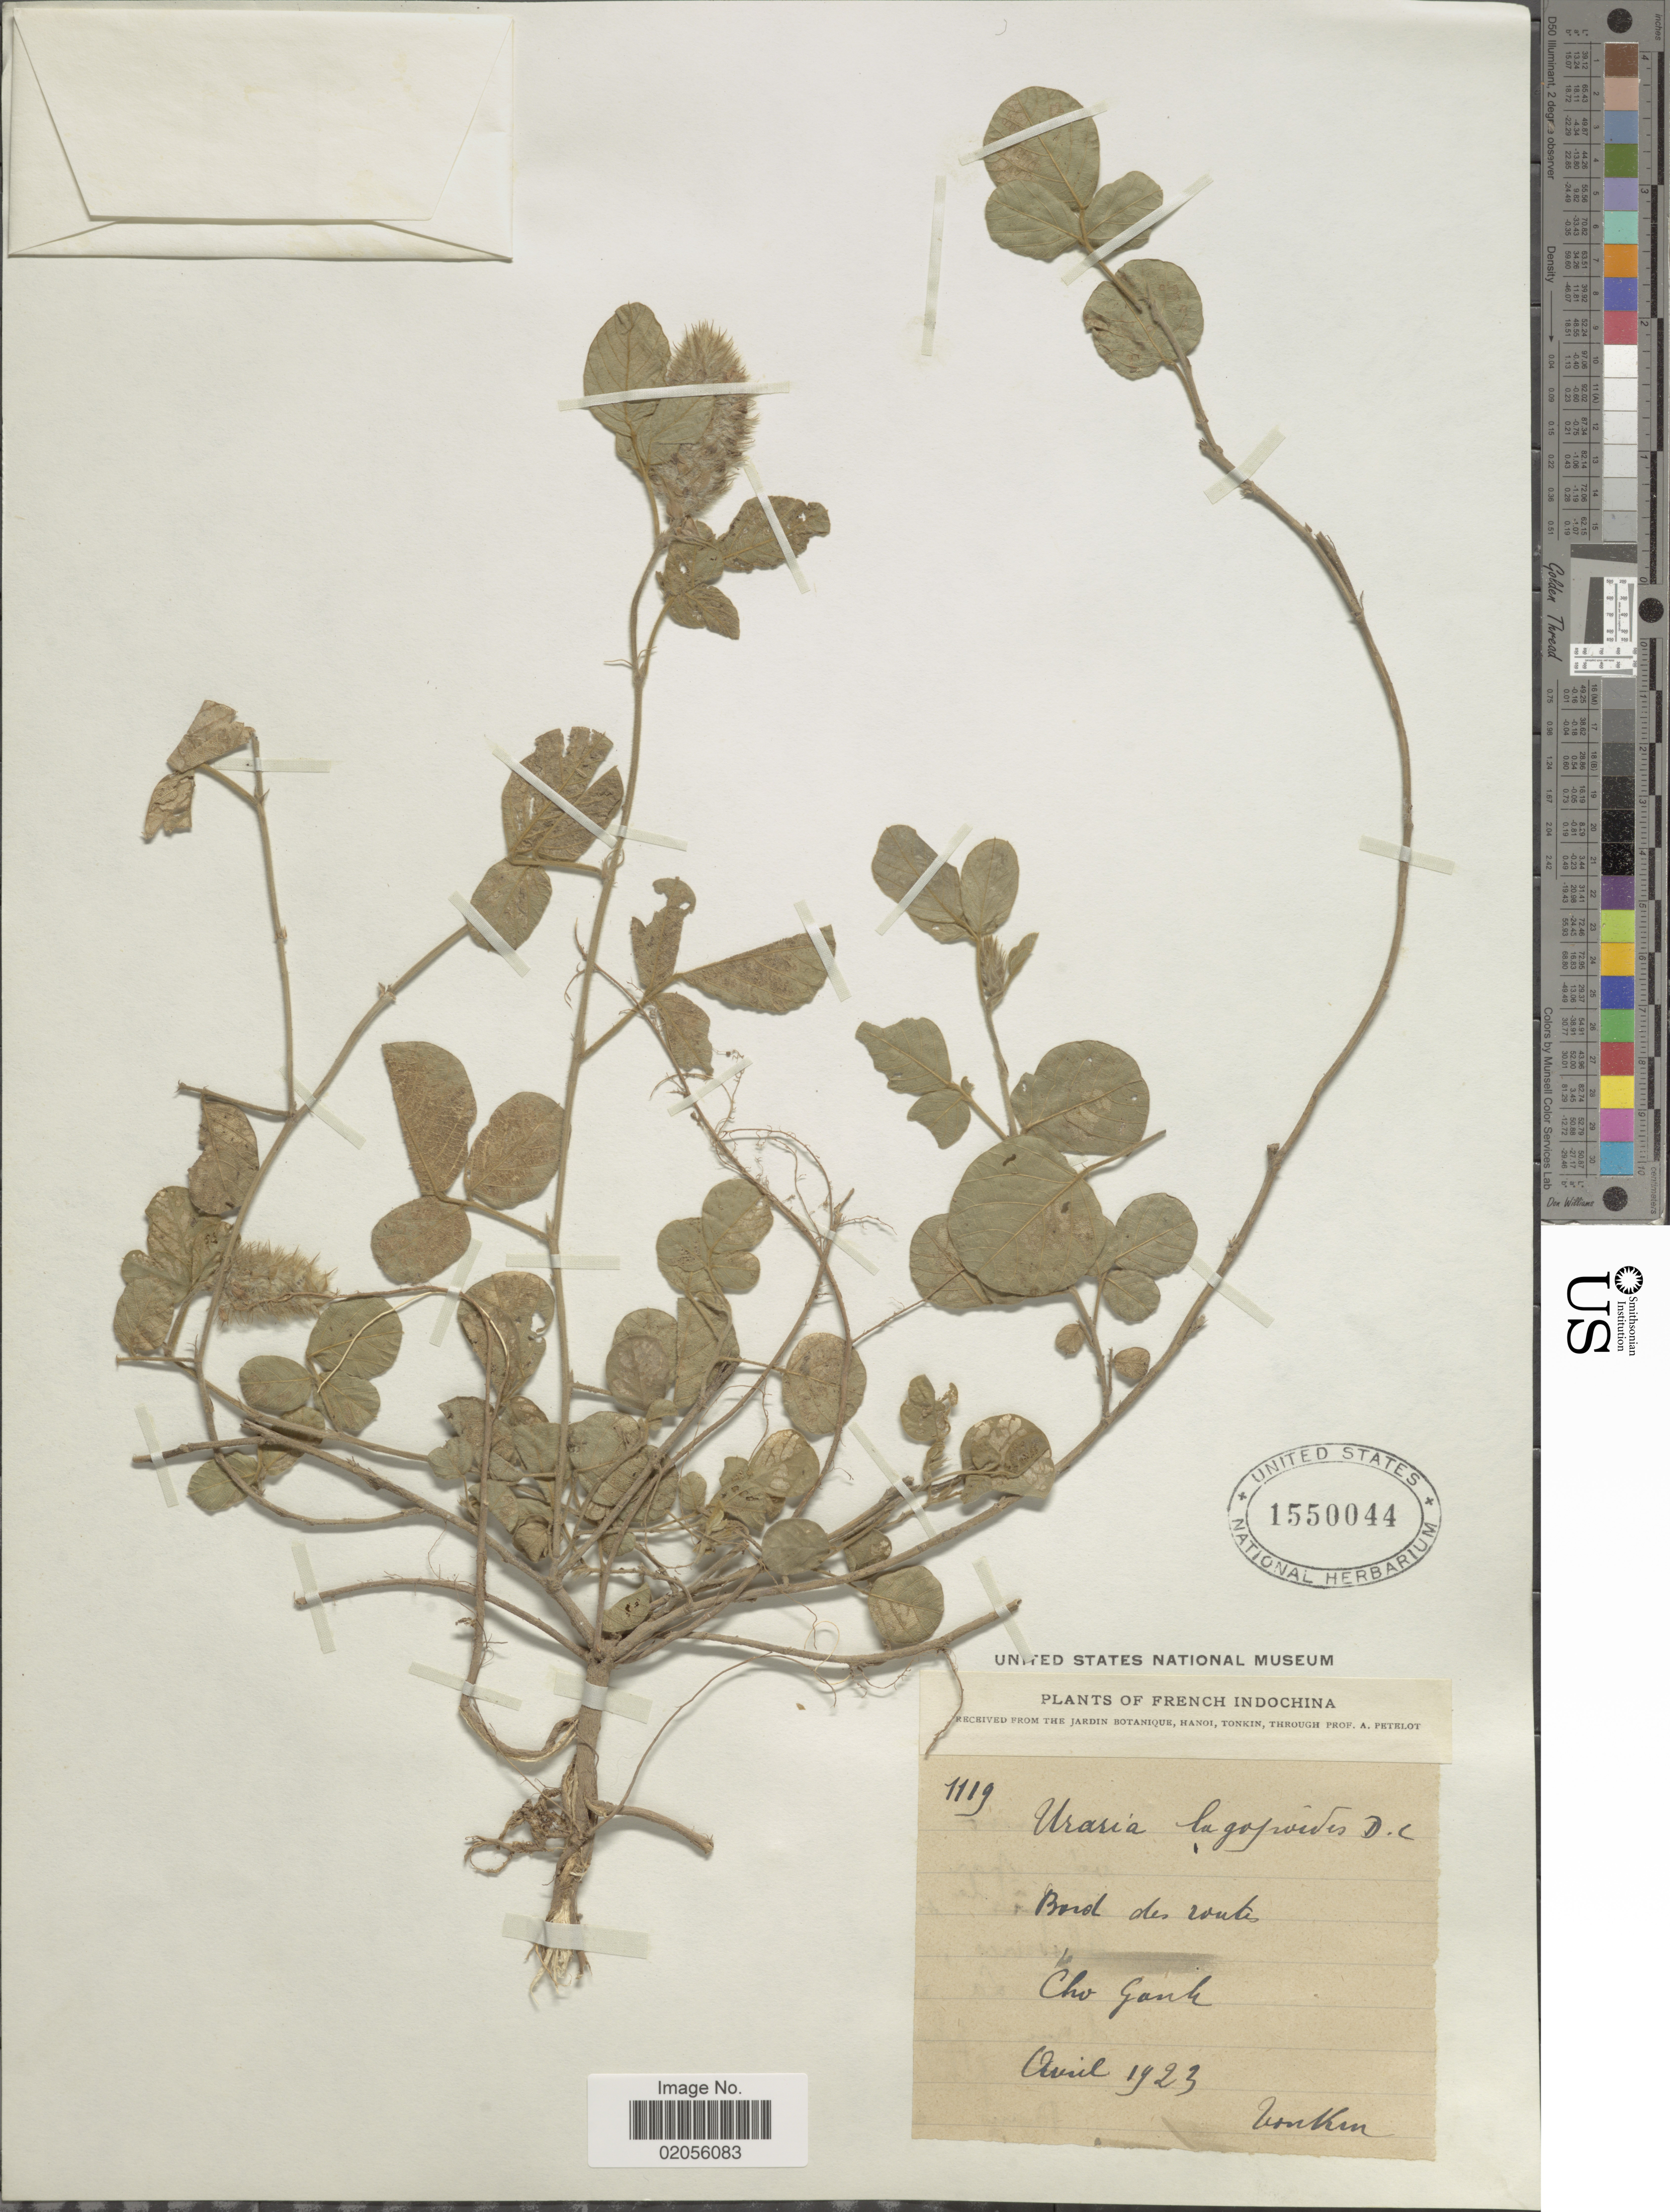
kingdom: Plantae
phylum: Tracheophyta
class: Magnoliopsida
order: Fabales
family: Fabaceae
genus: Uraria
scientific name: Uraria lagopodioides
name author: (L.) Desv. ex DC.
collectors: A. Petelot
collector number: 1119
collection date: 1923-04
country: Vietnam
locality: French Indochina. Tonkin. Cho Ganh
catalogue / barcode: US 1550044